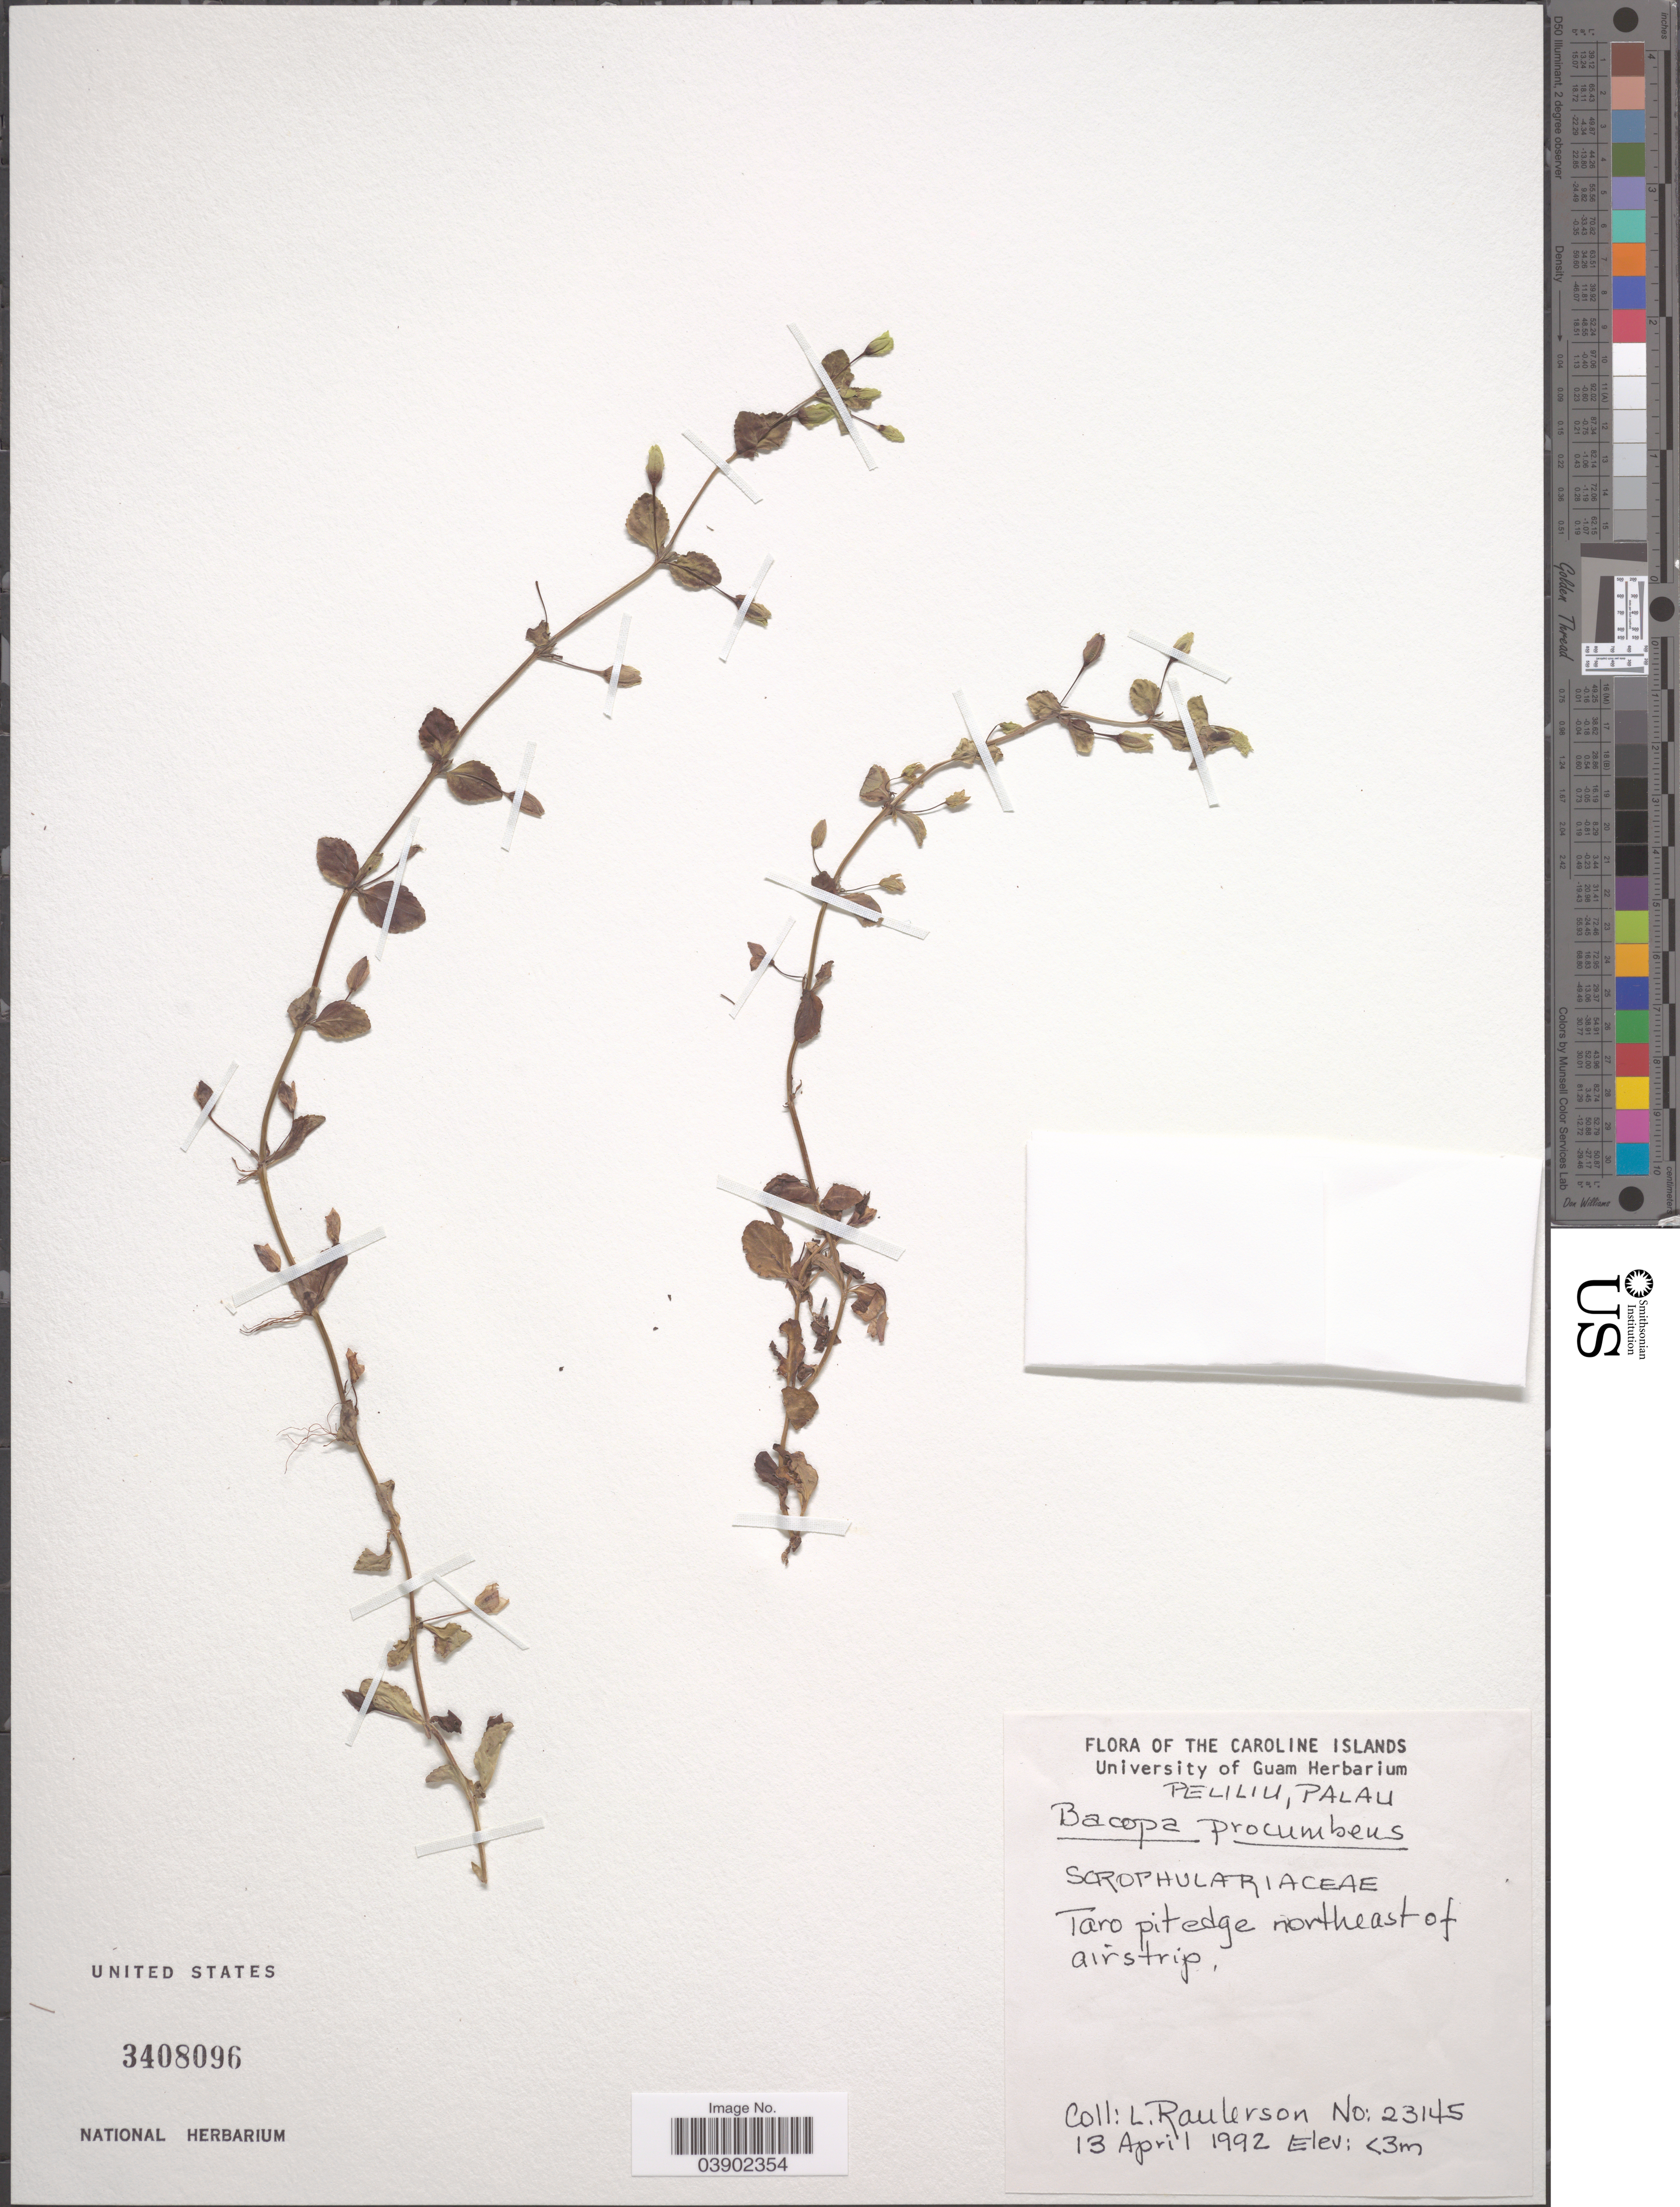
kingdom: Plantae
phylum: Tracheophyta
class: Magnoliopsida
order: Lamiales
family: Plantaginaceae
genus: Bacopa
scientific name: Bacopa procumbens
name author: (Mill.) Greenm.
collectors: L. Raulerson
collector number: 23145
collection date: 1992-04-13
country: Palau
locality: The Caroline Islands. Peliliu, Palau. Taro pit edge northeast of airstrip.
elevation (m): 3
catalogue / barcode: US 3408096